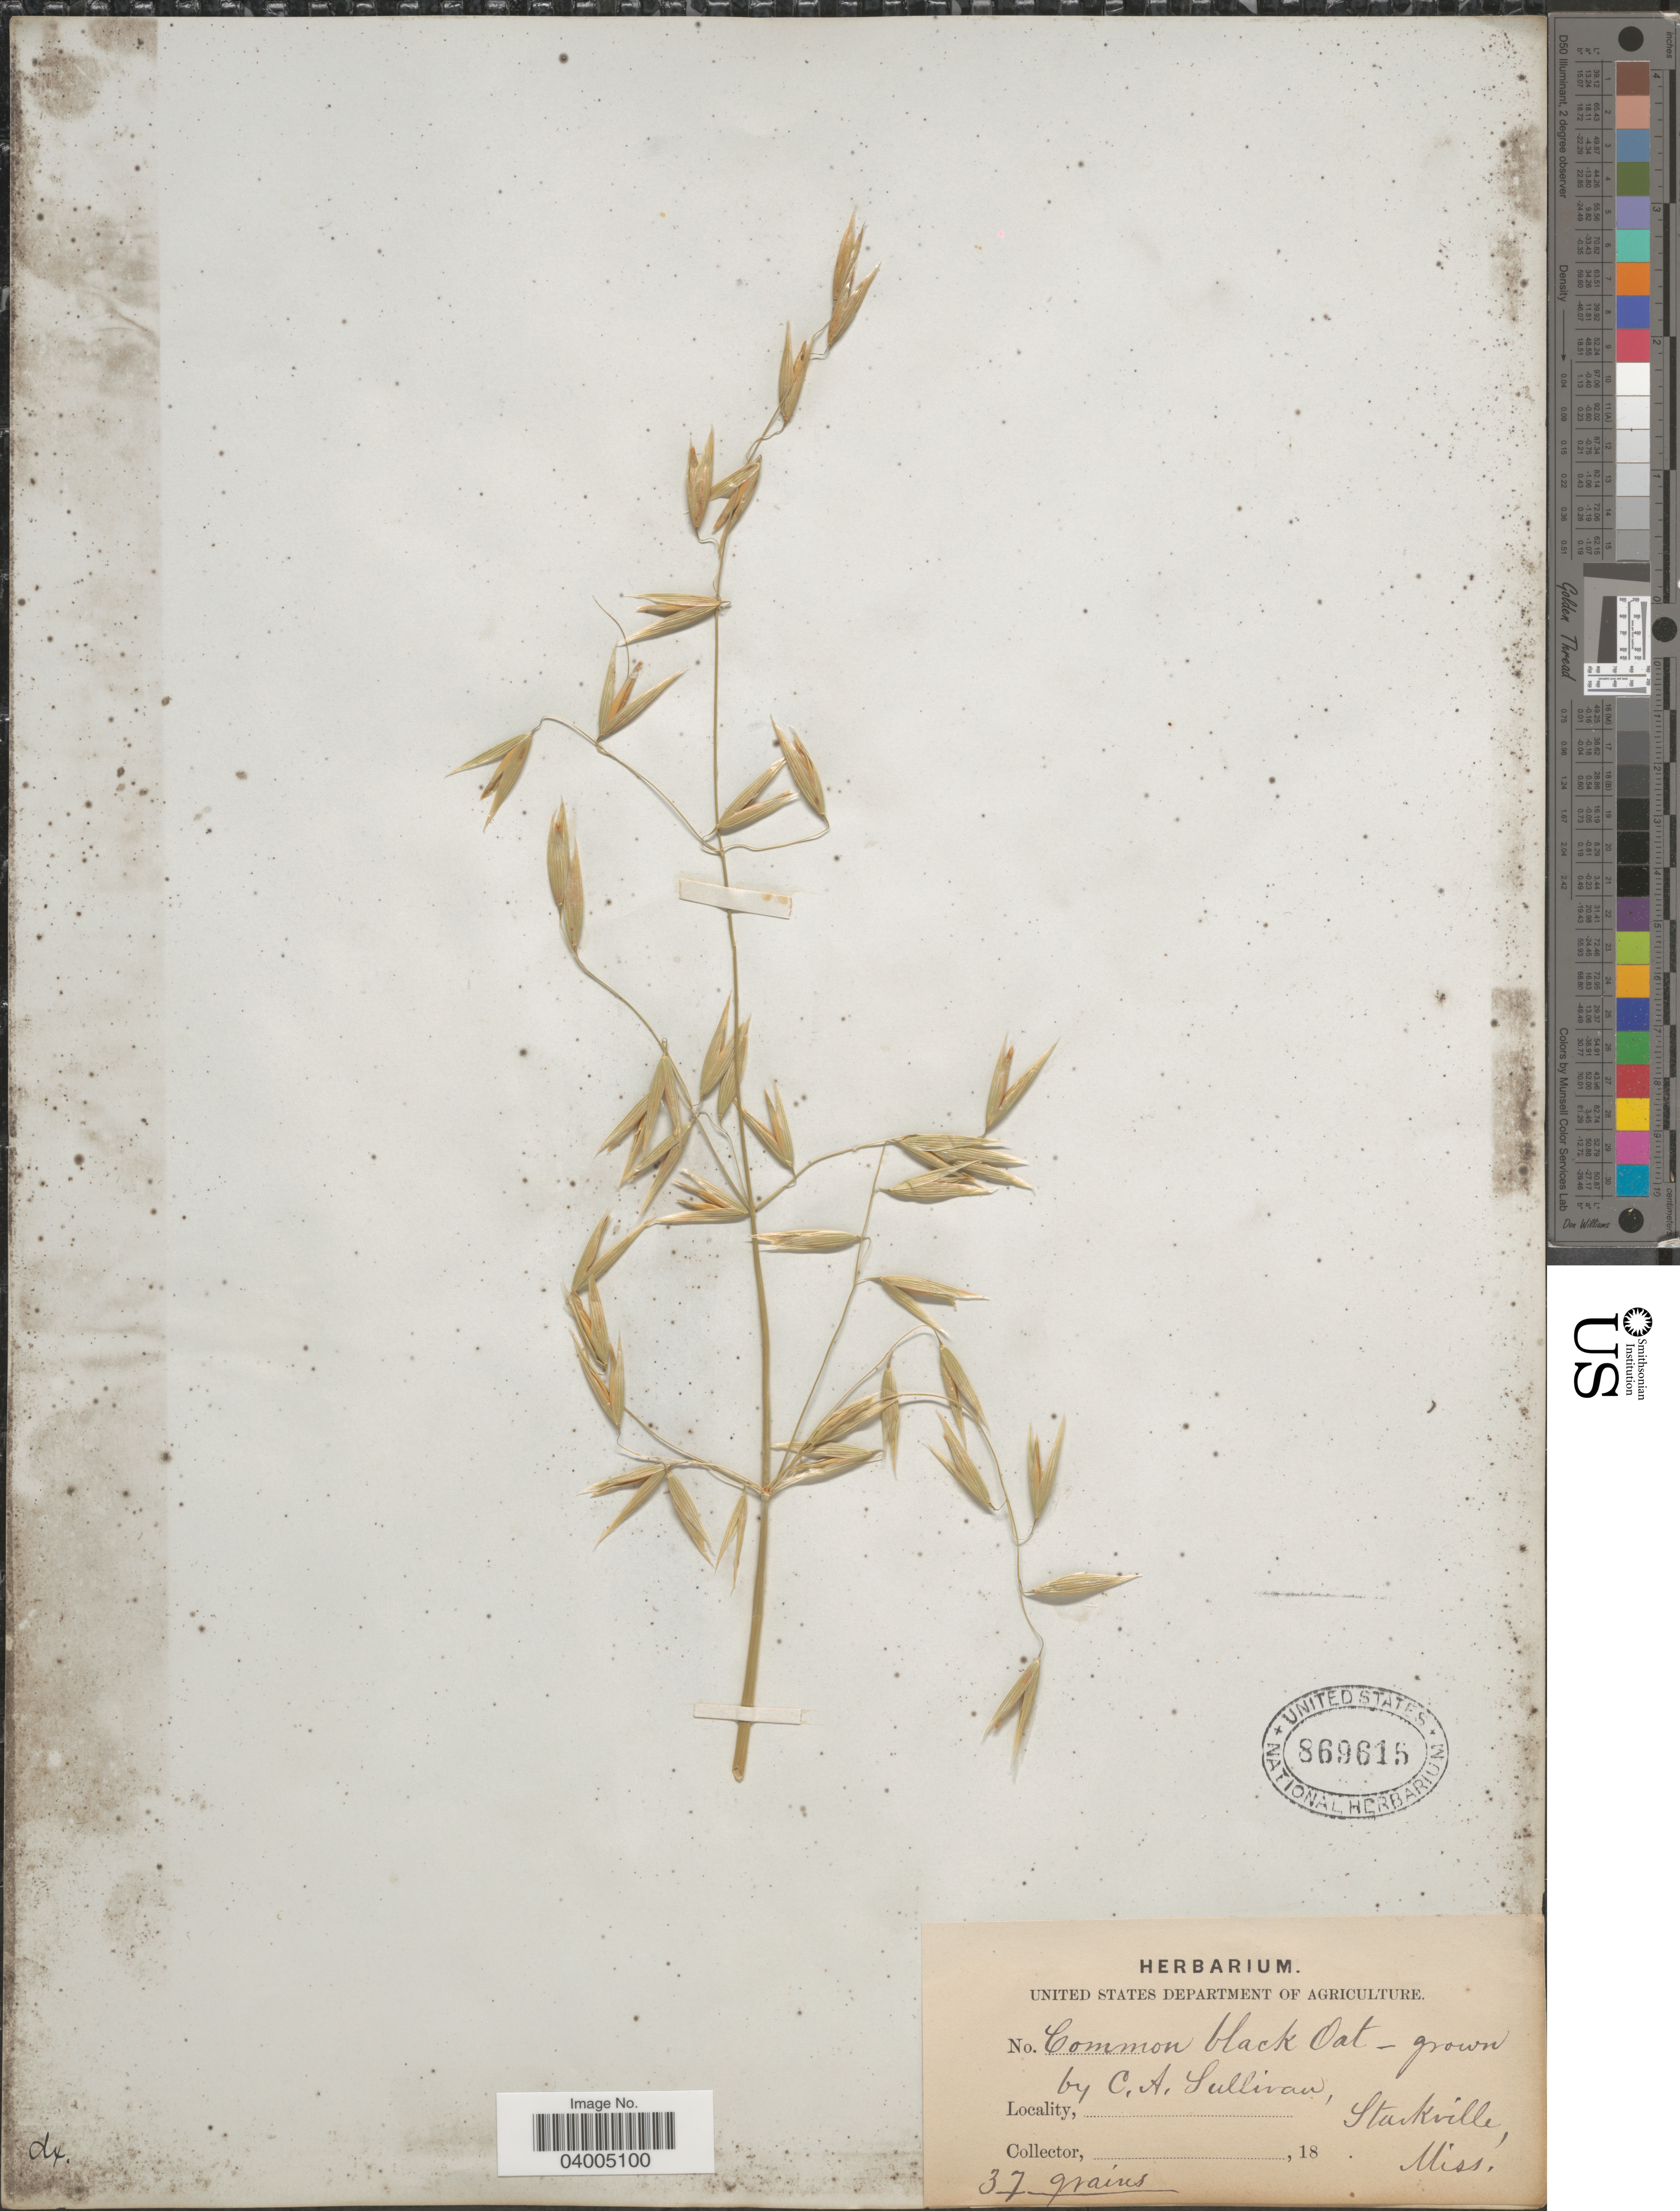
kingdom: Plantae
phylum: Tracheophyta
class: Liliopsida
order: Poales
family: Poaceae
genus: Avena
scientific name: Avena sativa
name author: L.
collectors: C. Sullivan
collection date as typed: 18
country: United States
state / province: Mississippi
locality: Starkville.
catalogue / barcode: US 869615